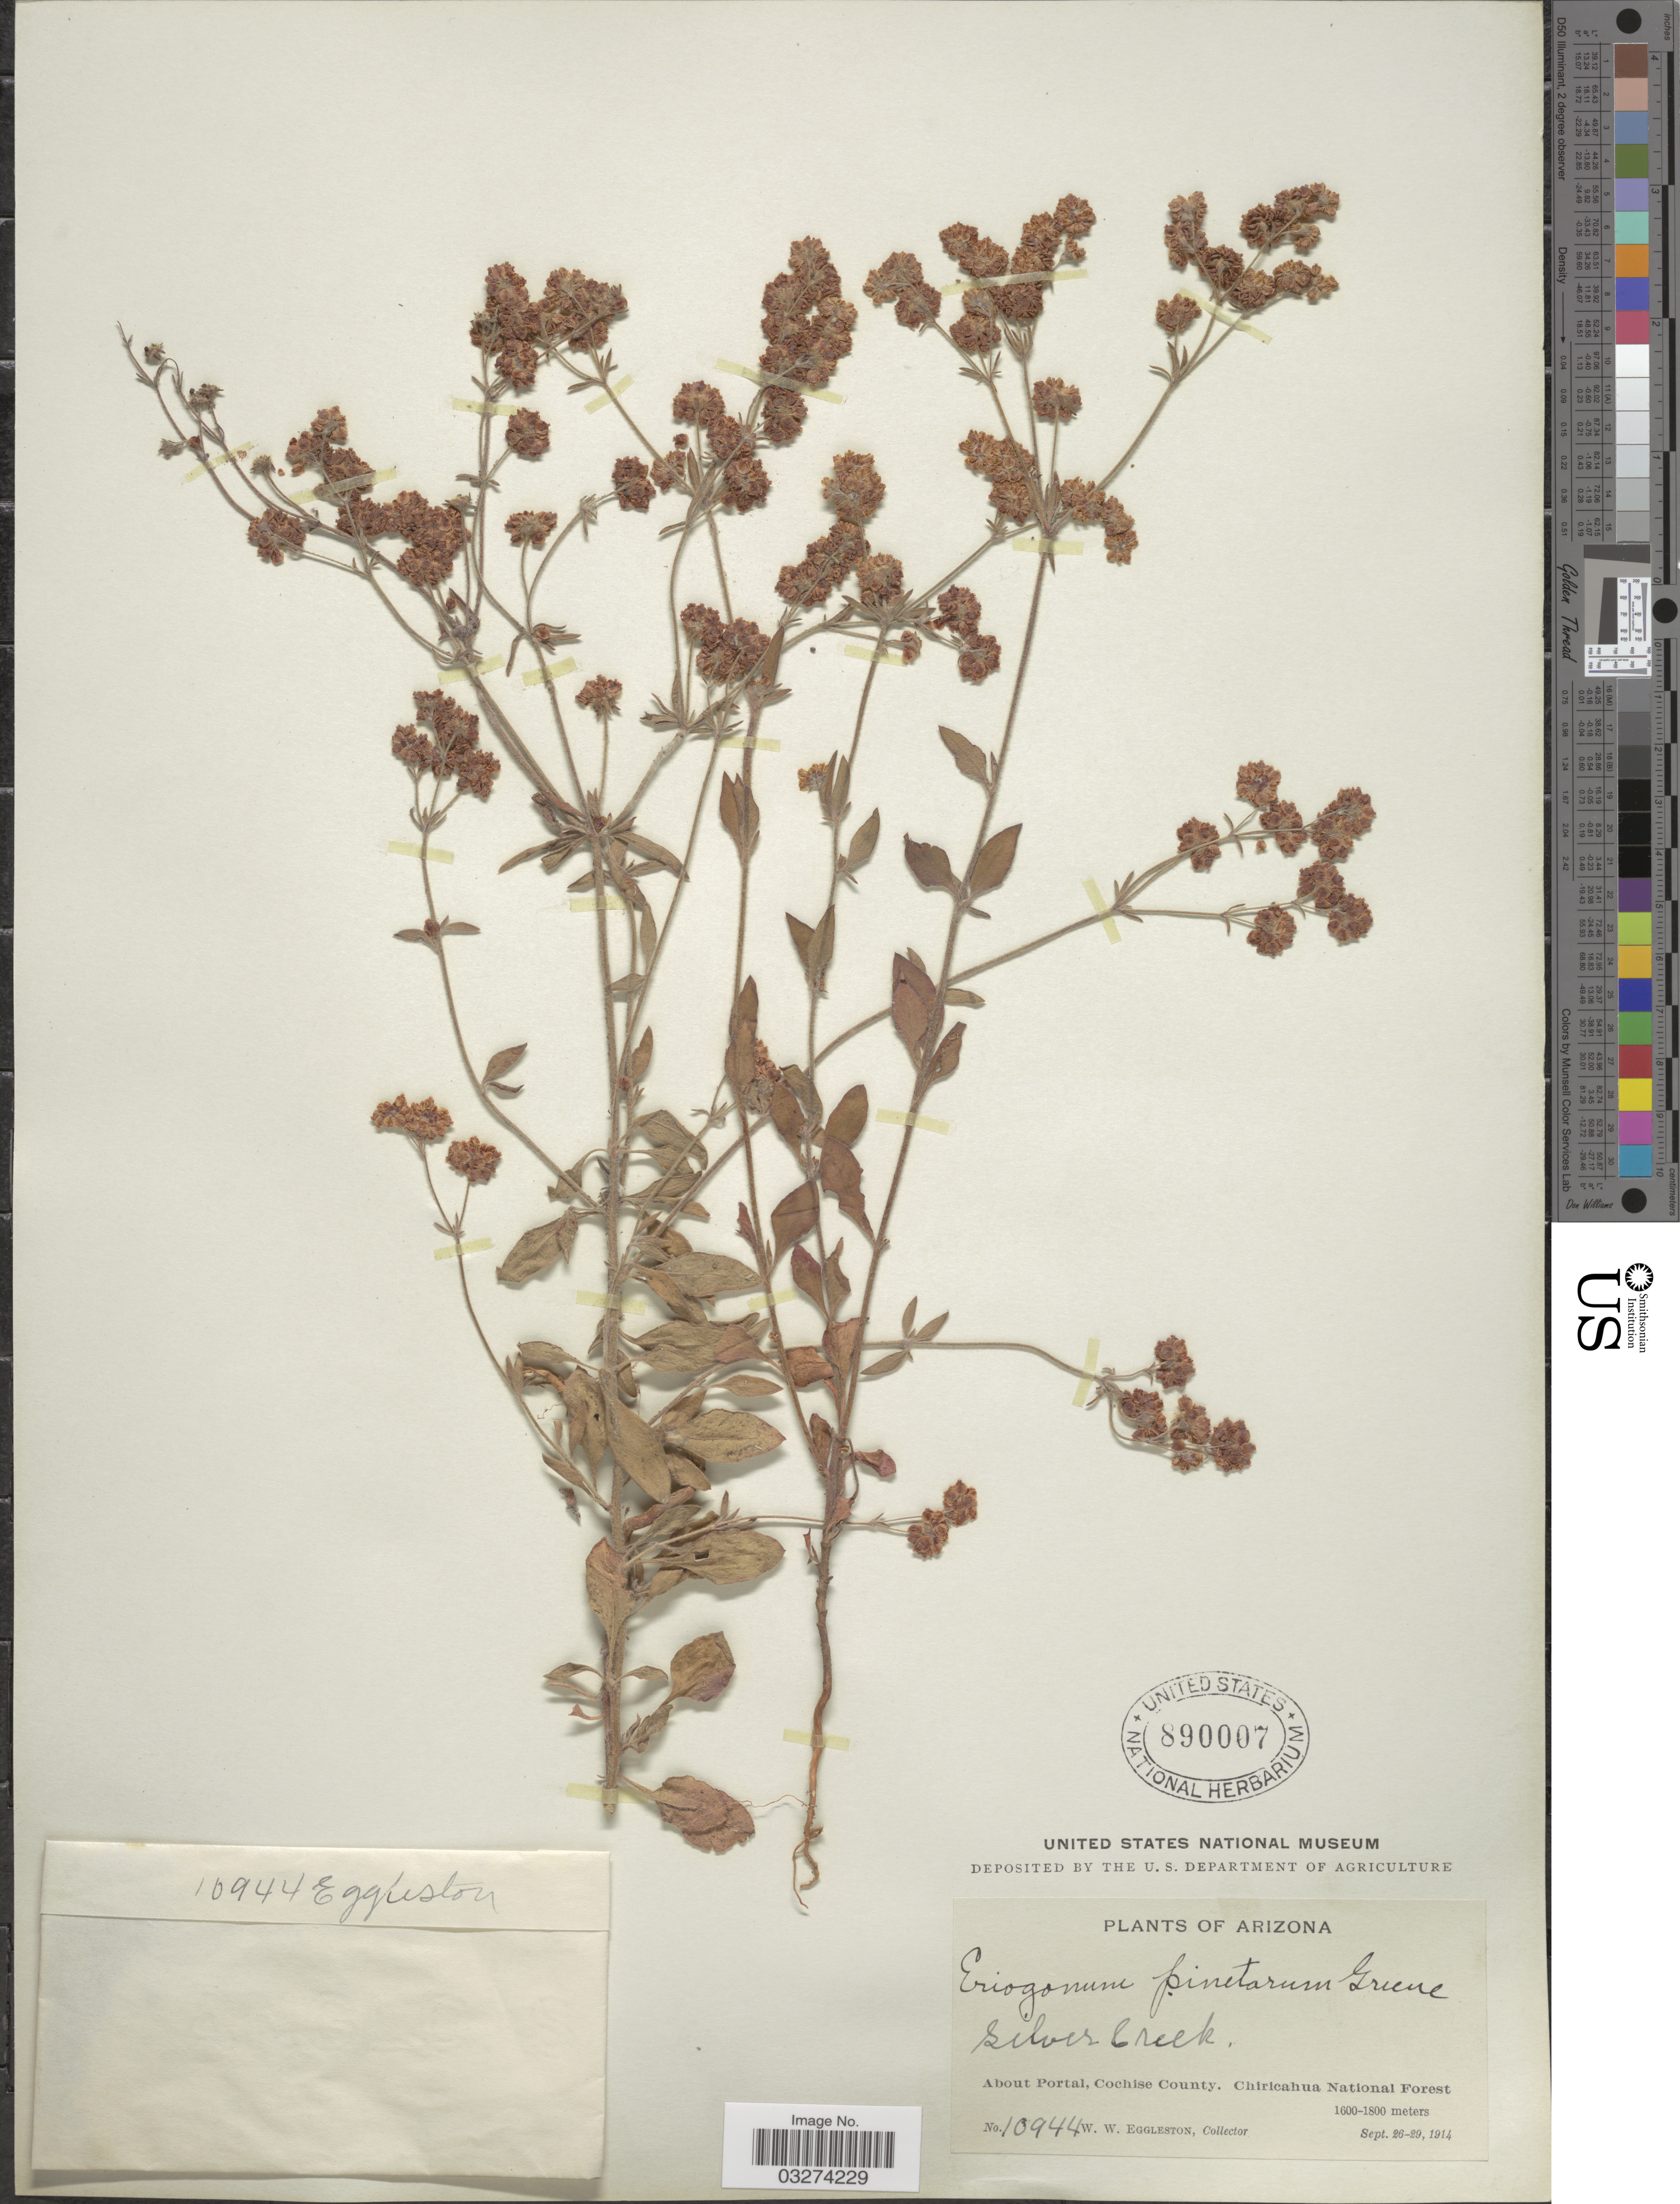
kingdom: Plantae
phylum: Tracheophyta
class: Magnoliopsida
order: Caryophyllales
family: Polygonaceae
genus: Eriogonum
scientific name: Eriogonum abertianum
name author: Torr.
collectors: W. W. Eggleston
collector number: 10944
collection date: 1914-09-26/1914-09-29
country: United States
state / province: Arizona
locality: Silver Creek. About Portal, Cochise County. Chiricahua National Forest.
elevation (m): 1600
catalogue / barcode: US 890007